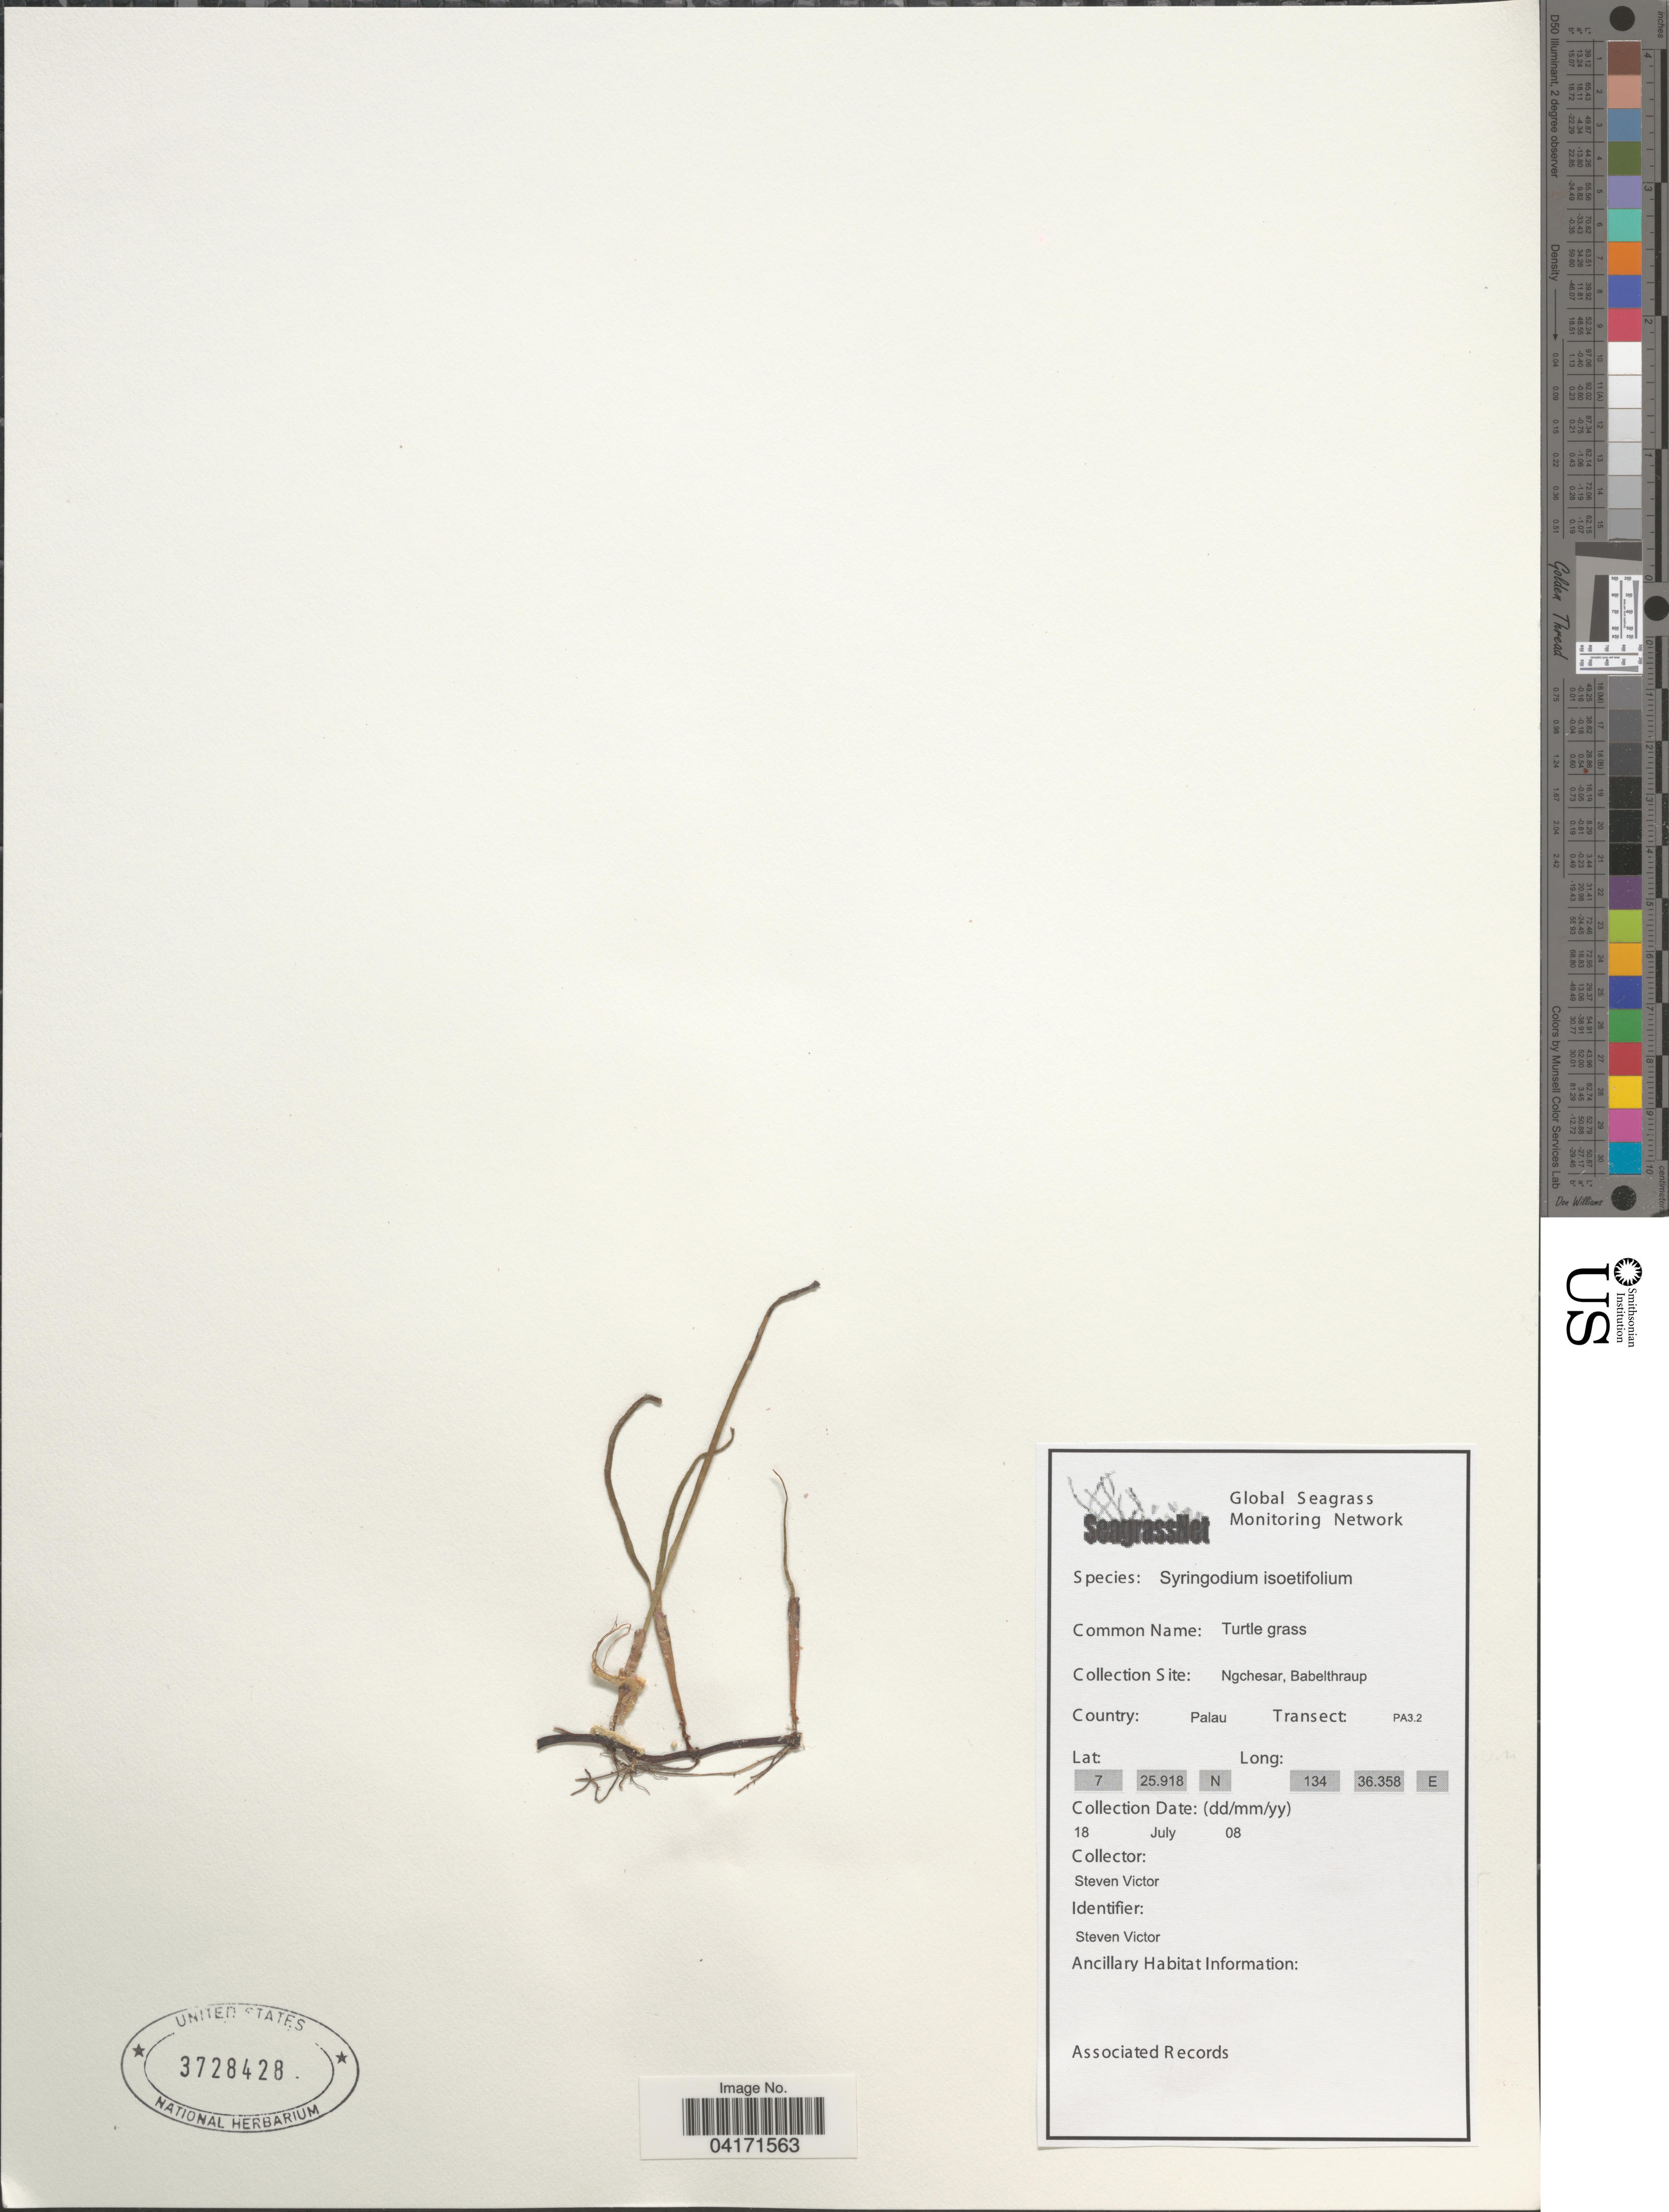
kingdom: Plantae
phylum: Tracheophyta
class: Liliopsida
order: Alismatales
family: Cymodoceaceae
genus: Syringodium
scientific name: Syringodium isoetifolium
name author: (Asch.) Dandy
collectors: S. Victor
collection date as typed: Transcribed d/m/y: 18/7/8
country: Palau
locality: Ngchesar, Babelthraup. Palau. Transect: PA3.2.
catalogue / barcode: US 3728428